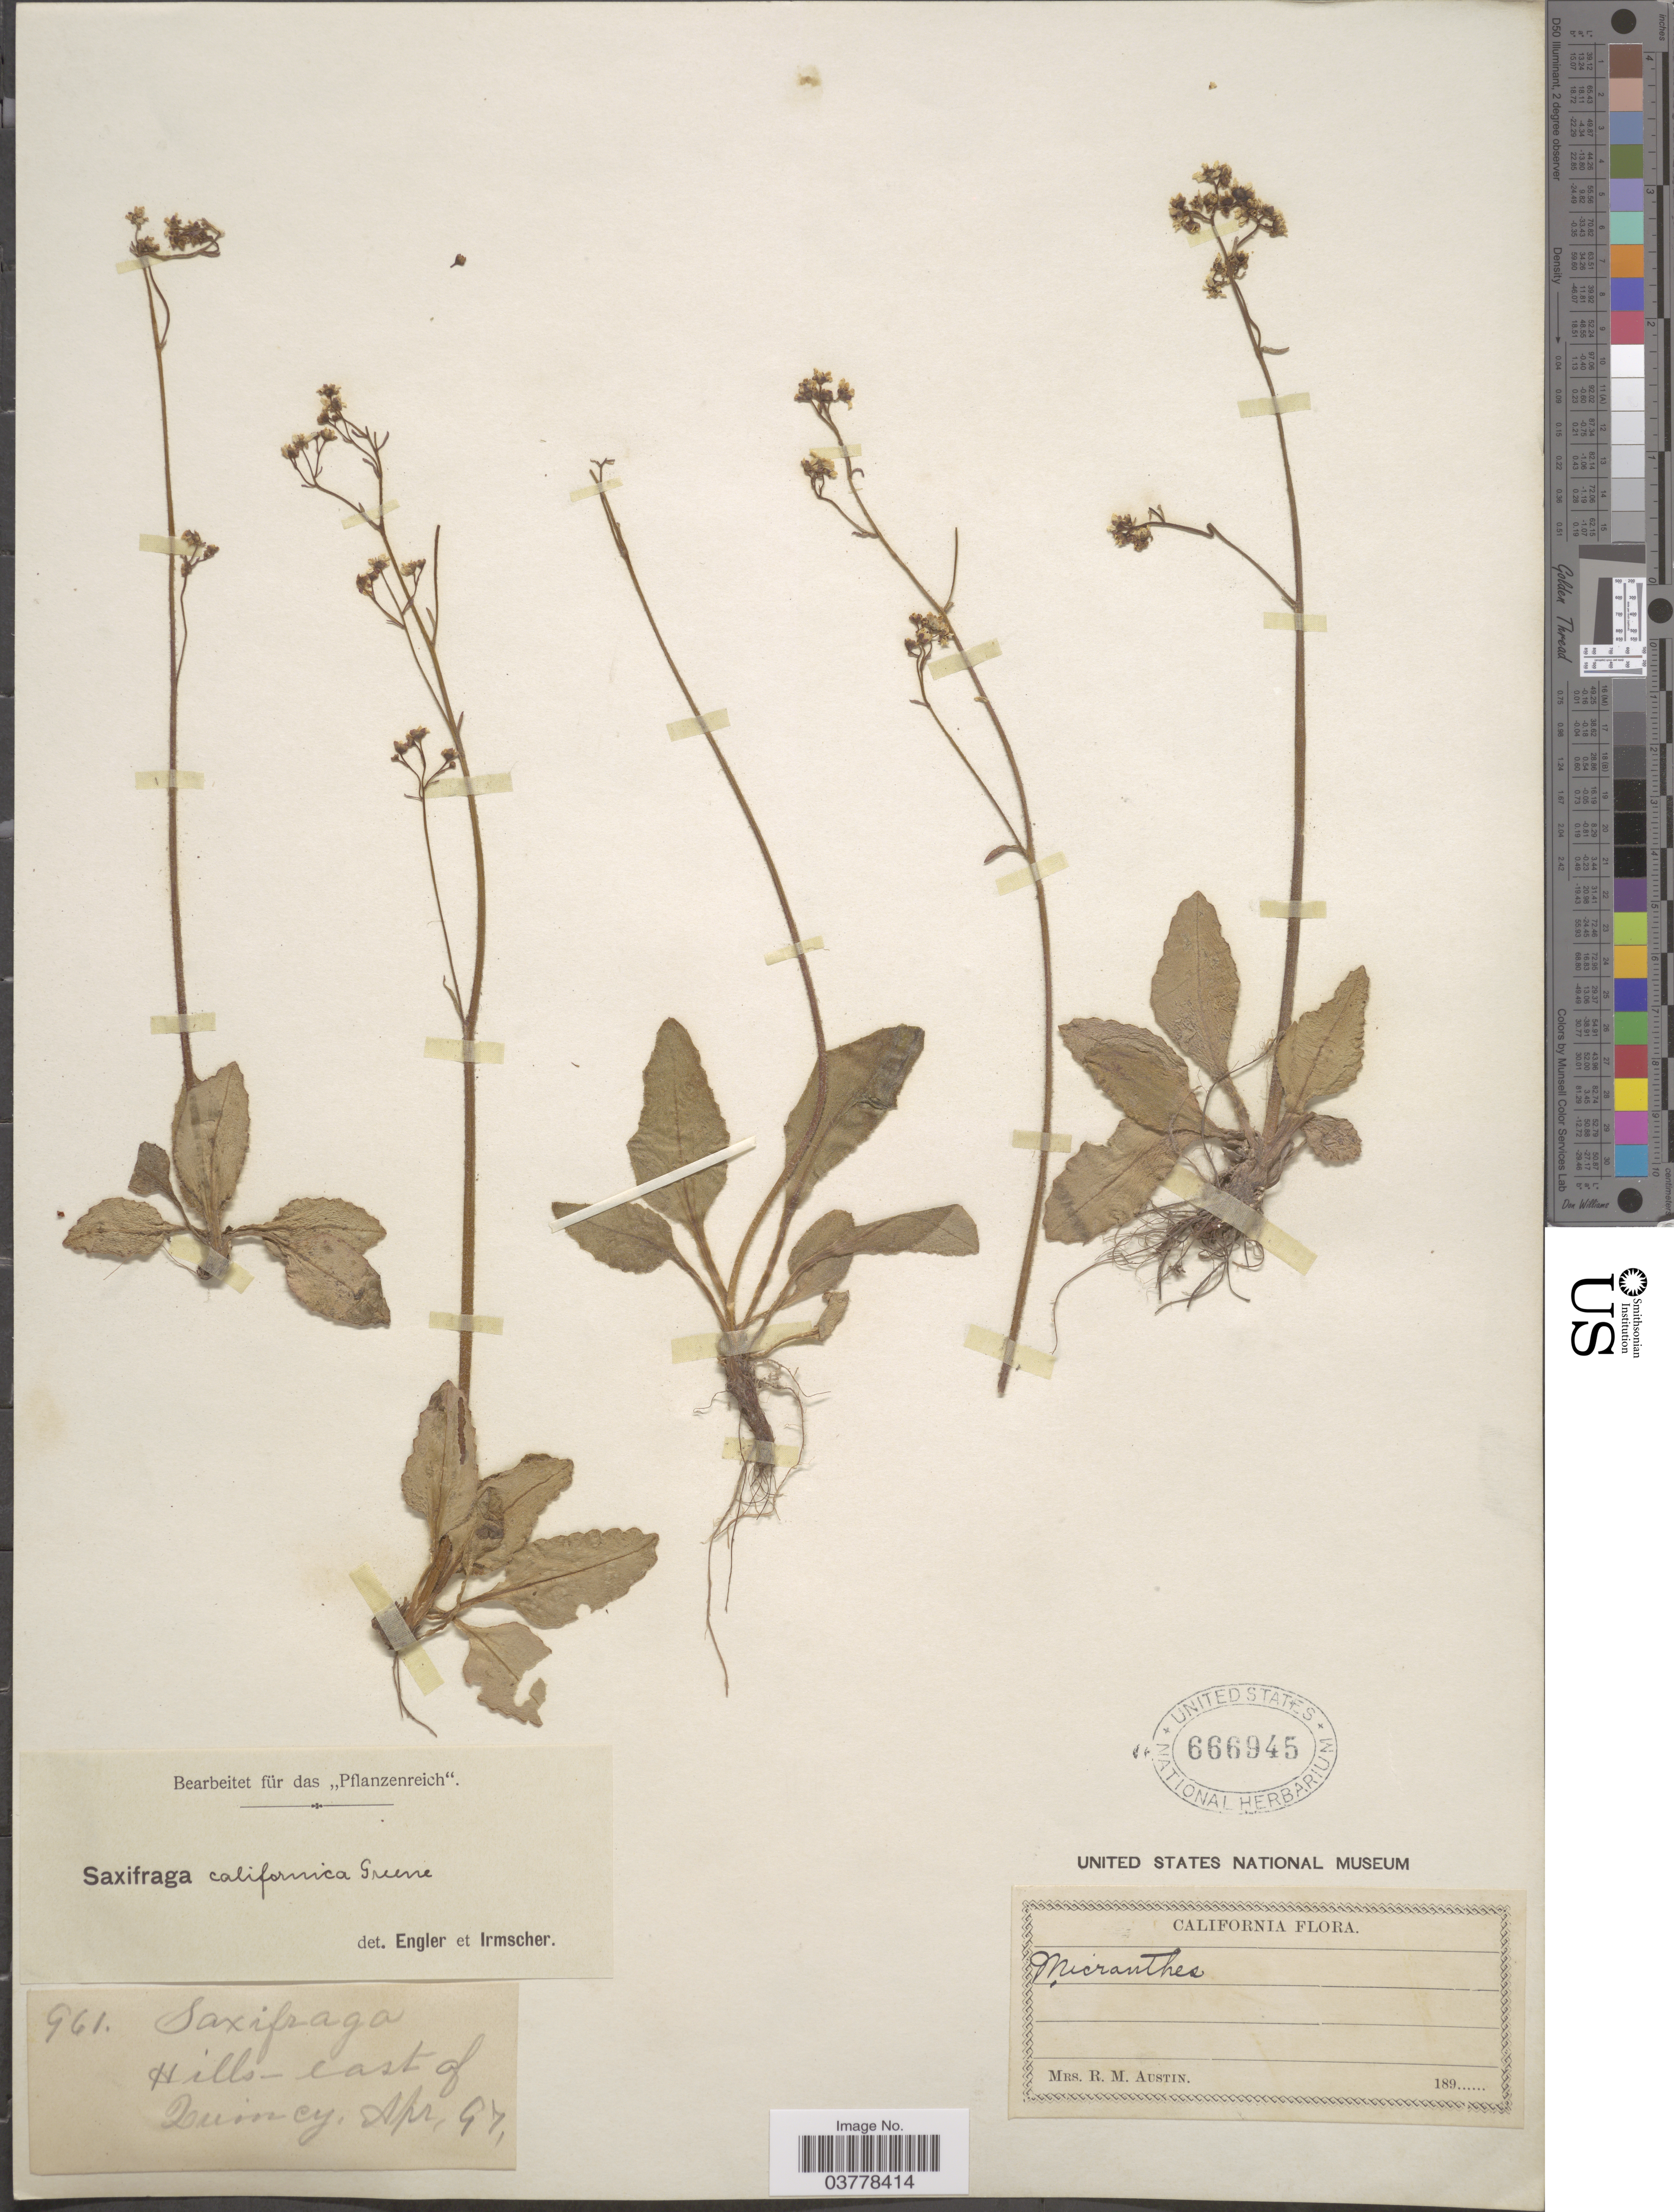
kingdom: Plantae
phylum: Tracheophyta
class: Magnoliopsida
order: Saxifragales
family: Saxifragaceae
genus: Micranthes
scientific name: Micranthes californica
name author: (Greene) Small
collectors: R. Austin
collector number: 961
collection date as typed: Transcribed d/m/y: /4/97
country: United States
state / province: California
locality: Hills-east of Quincy.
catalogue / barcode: US 666945